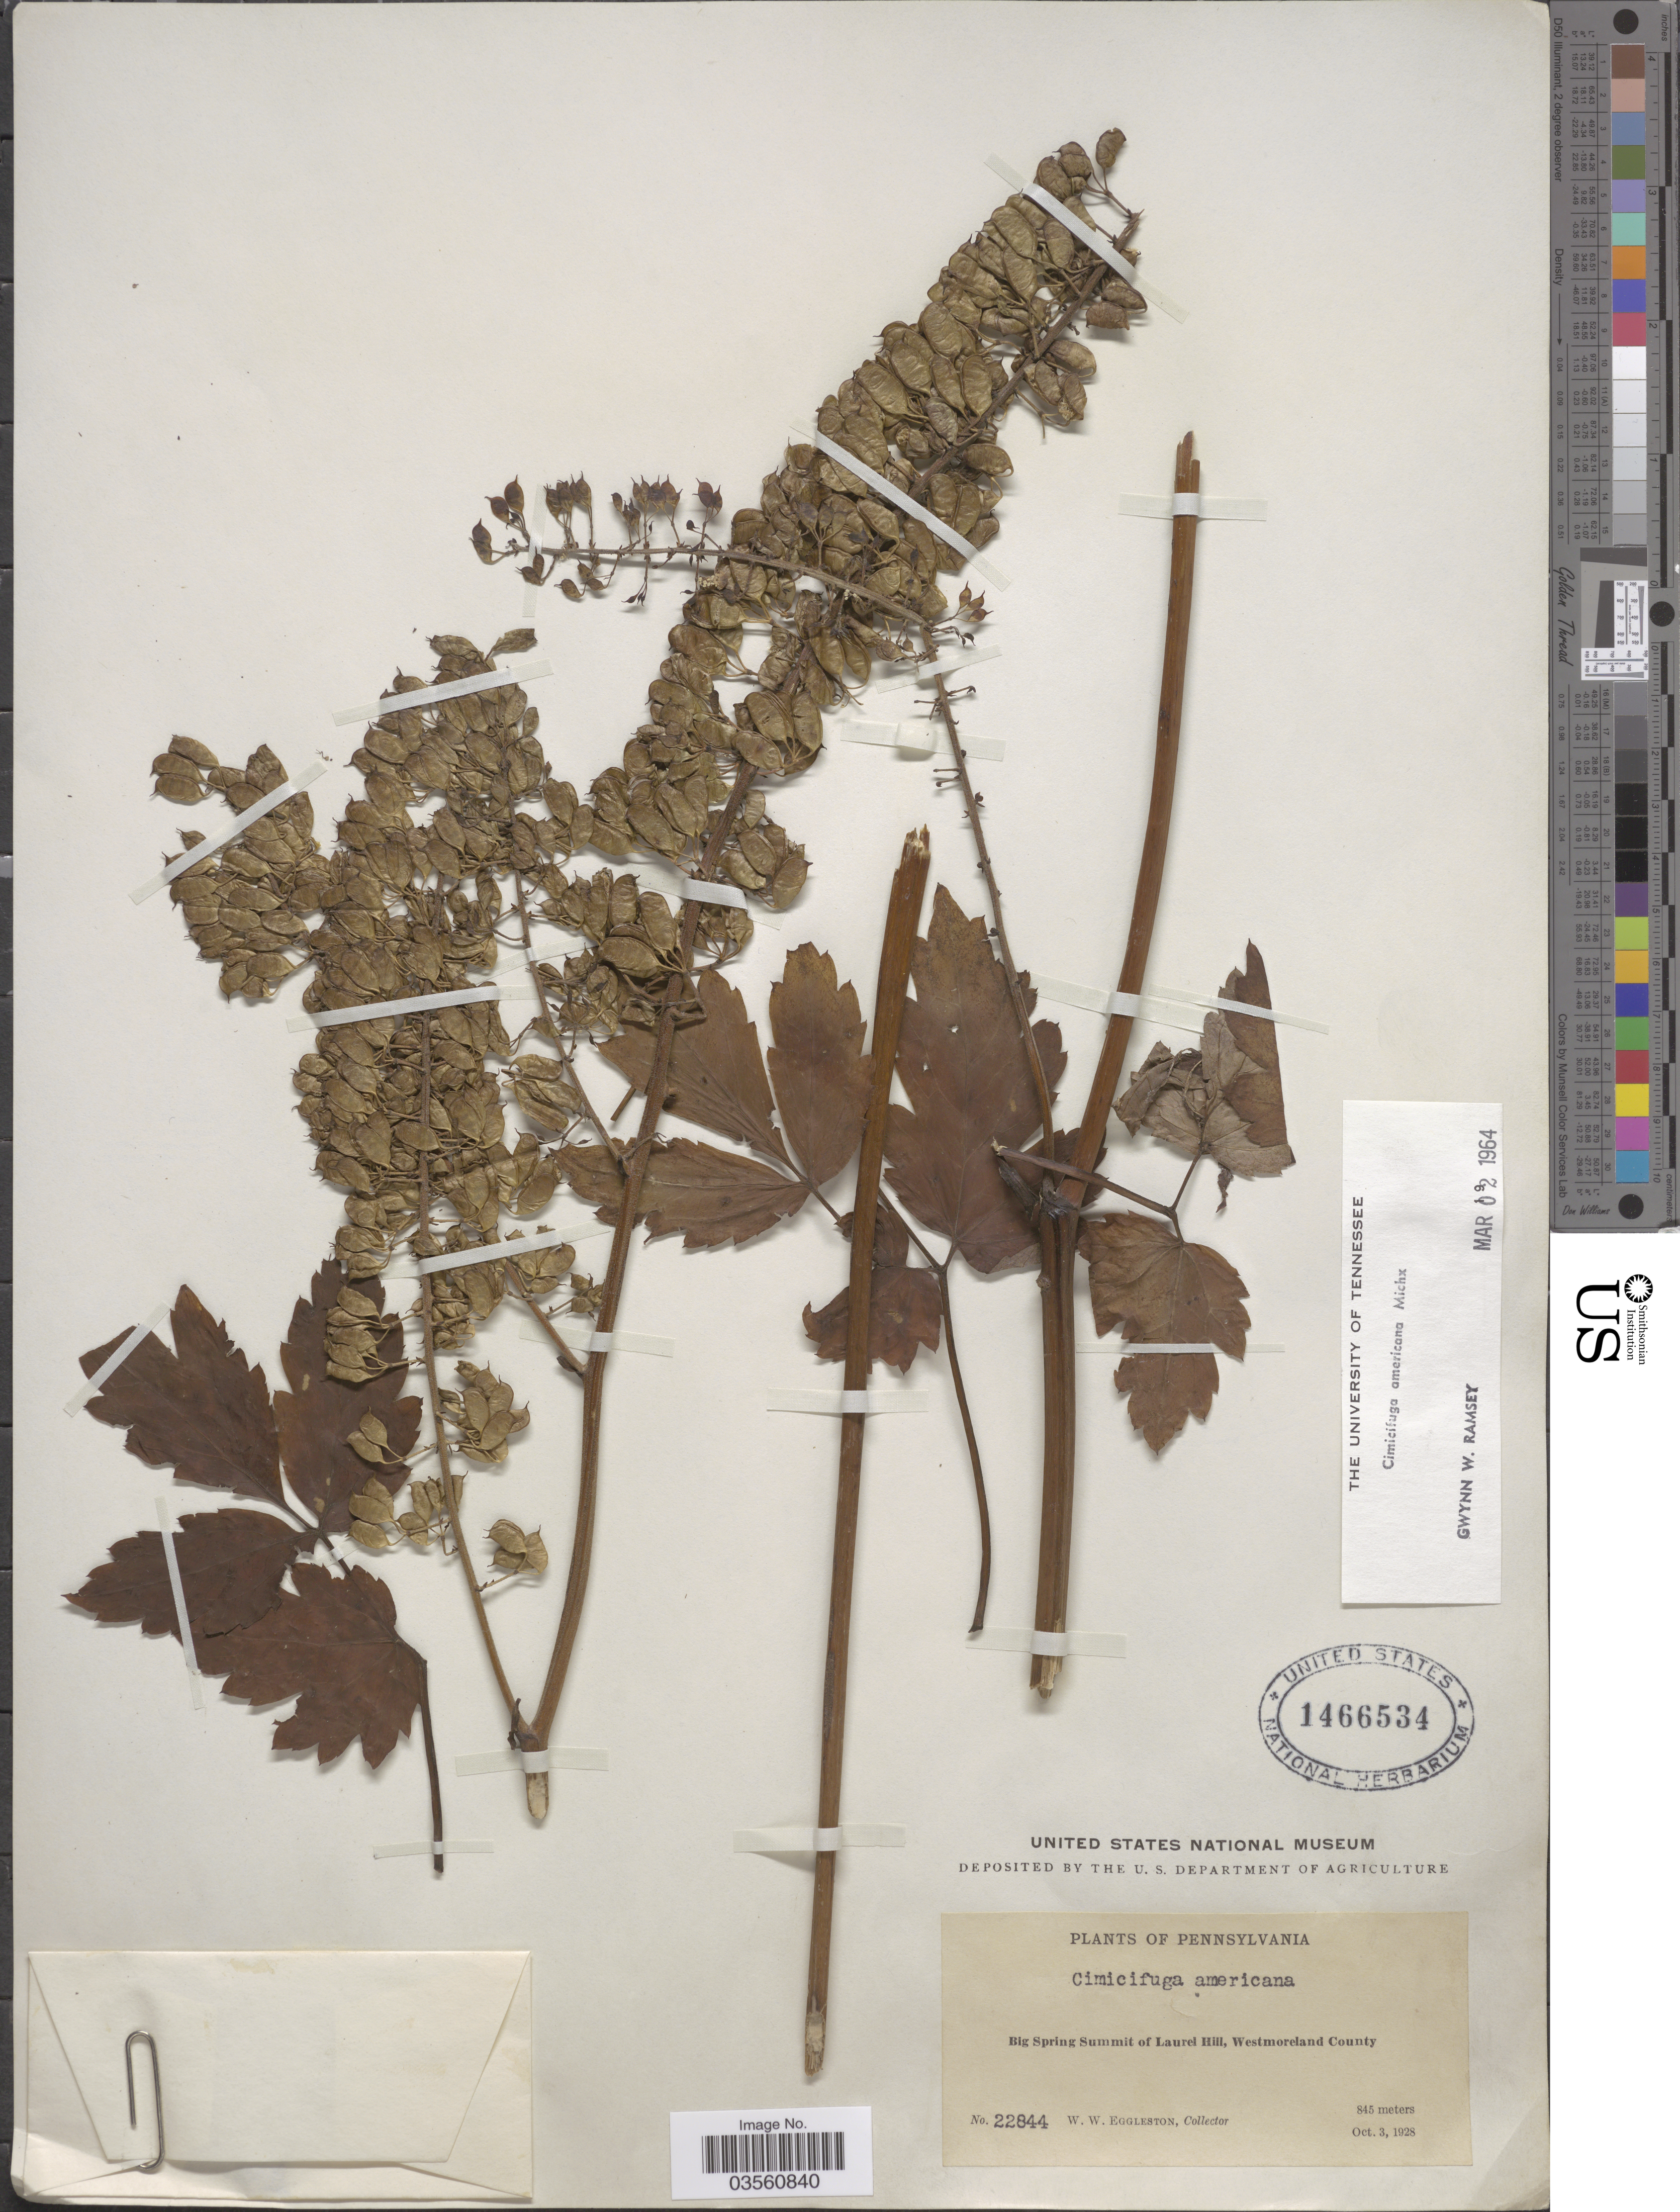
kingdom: Plantae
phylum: Tracheophyta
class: Magnoliopsida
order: Ranunculales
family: Ranunculaceae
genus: Actaea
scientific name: Actaea podocarpa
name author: DC.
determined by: Strong, M. T., (US), Smithsonian Institution - National Museum of Natural History (UNITED STATES)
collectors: W. W. Eggleston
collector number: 22844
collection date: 1928-10-03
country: United States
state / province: Pennsylvania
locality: Big Spring Summit of Laurel Hill, Westmoreland County.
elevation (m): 845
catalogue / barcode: US 1466534